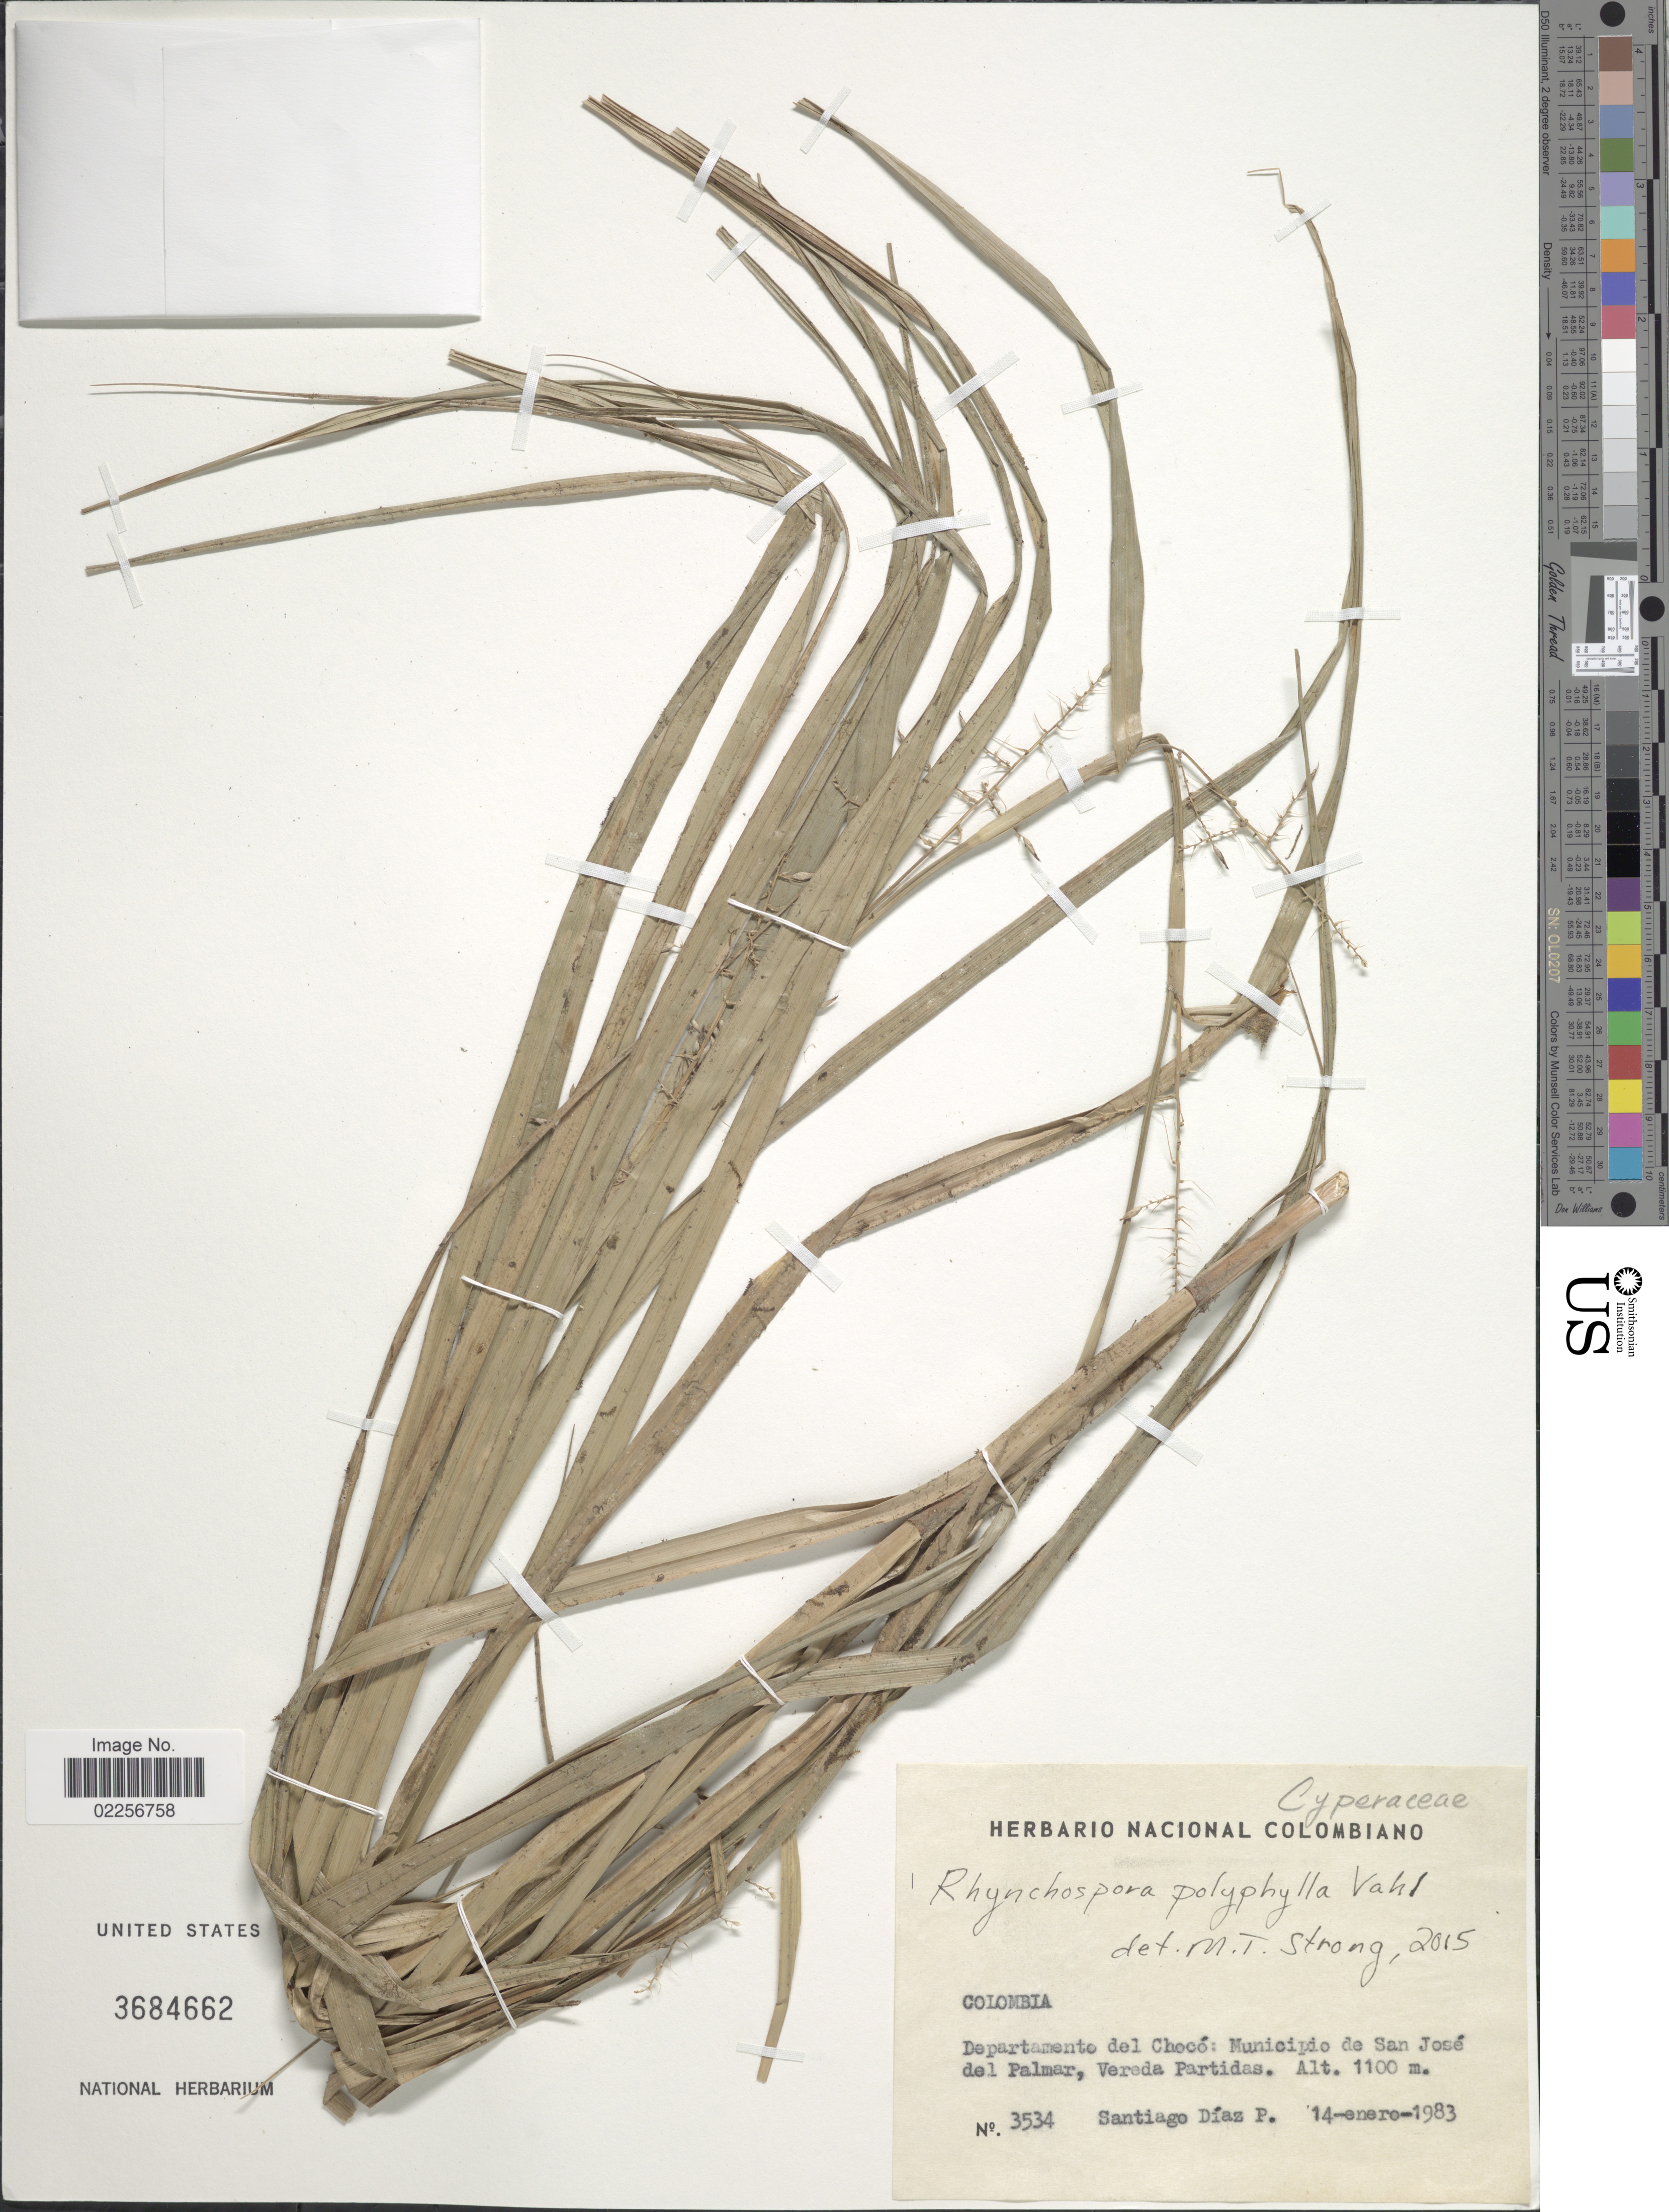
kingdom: Plantae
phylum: Tracheophyta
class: Liliopsida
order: Poales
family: Cyperaceae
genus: Rhynchospora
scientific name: Rhynchospora polyphylla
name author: (Vahl) Vahl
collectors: S. Díaz Píedrahíta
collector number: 3534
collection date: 1983-01-14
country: Colombia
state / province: Chocó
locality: Municipio de San Jose del Palmar, Vereda Partidas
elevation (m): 1100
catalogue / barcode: US 3684662